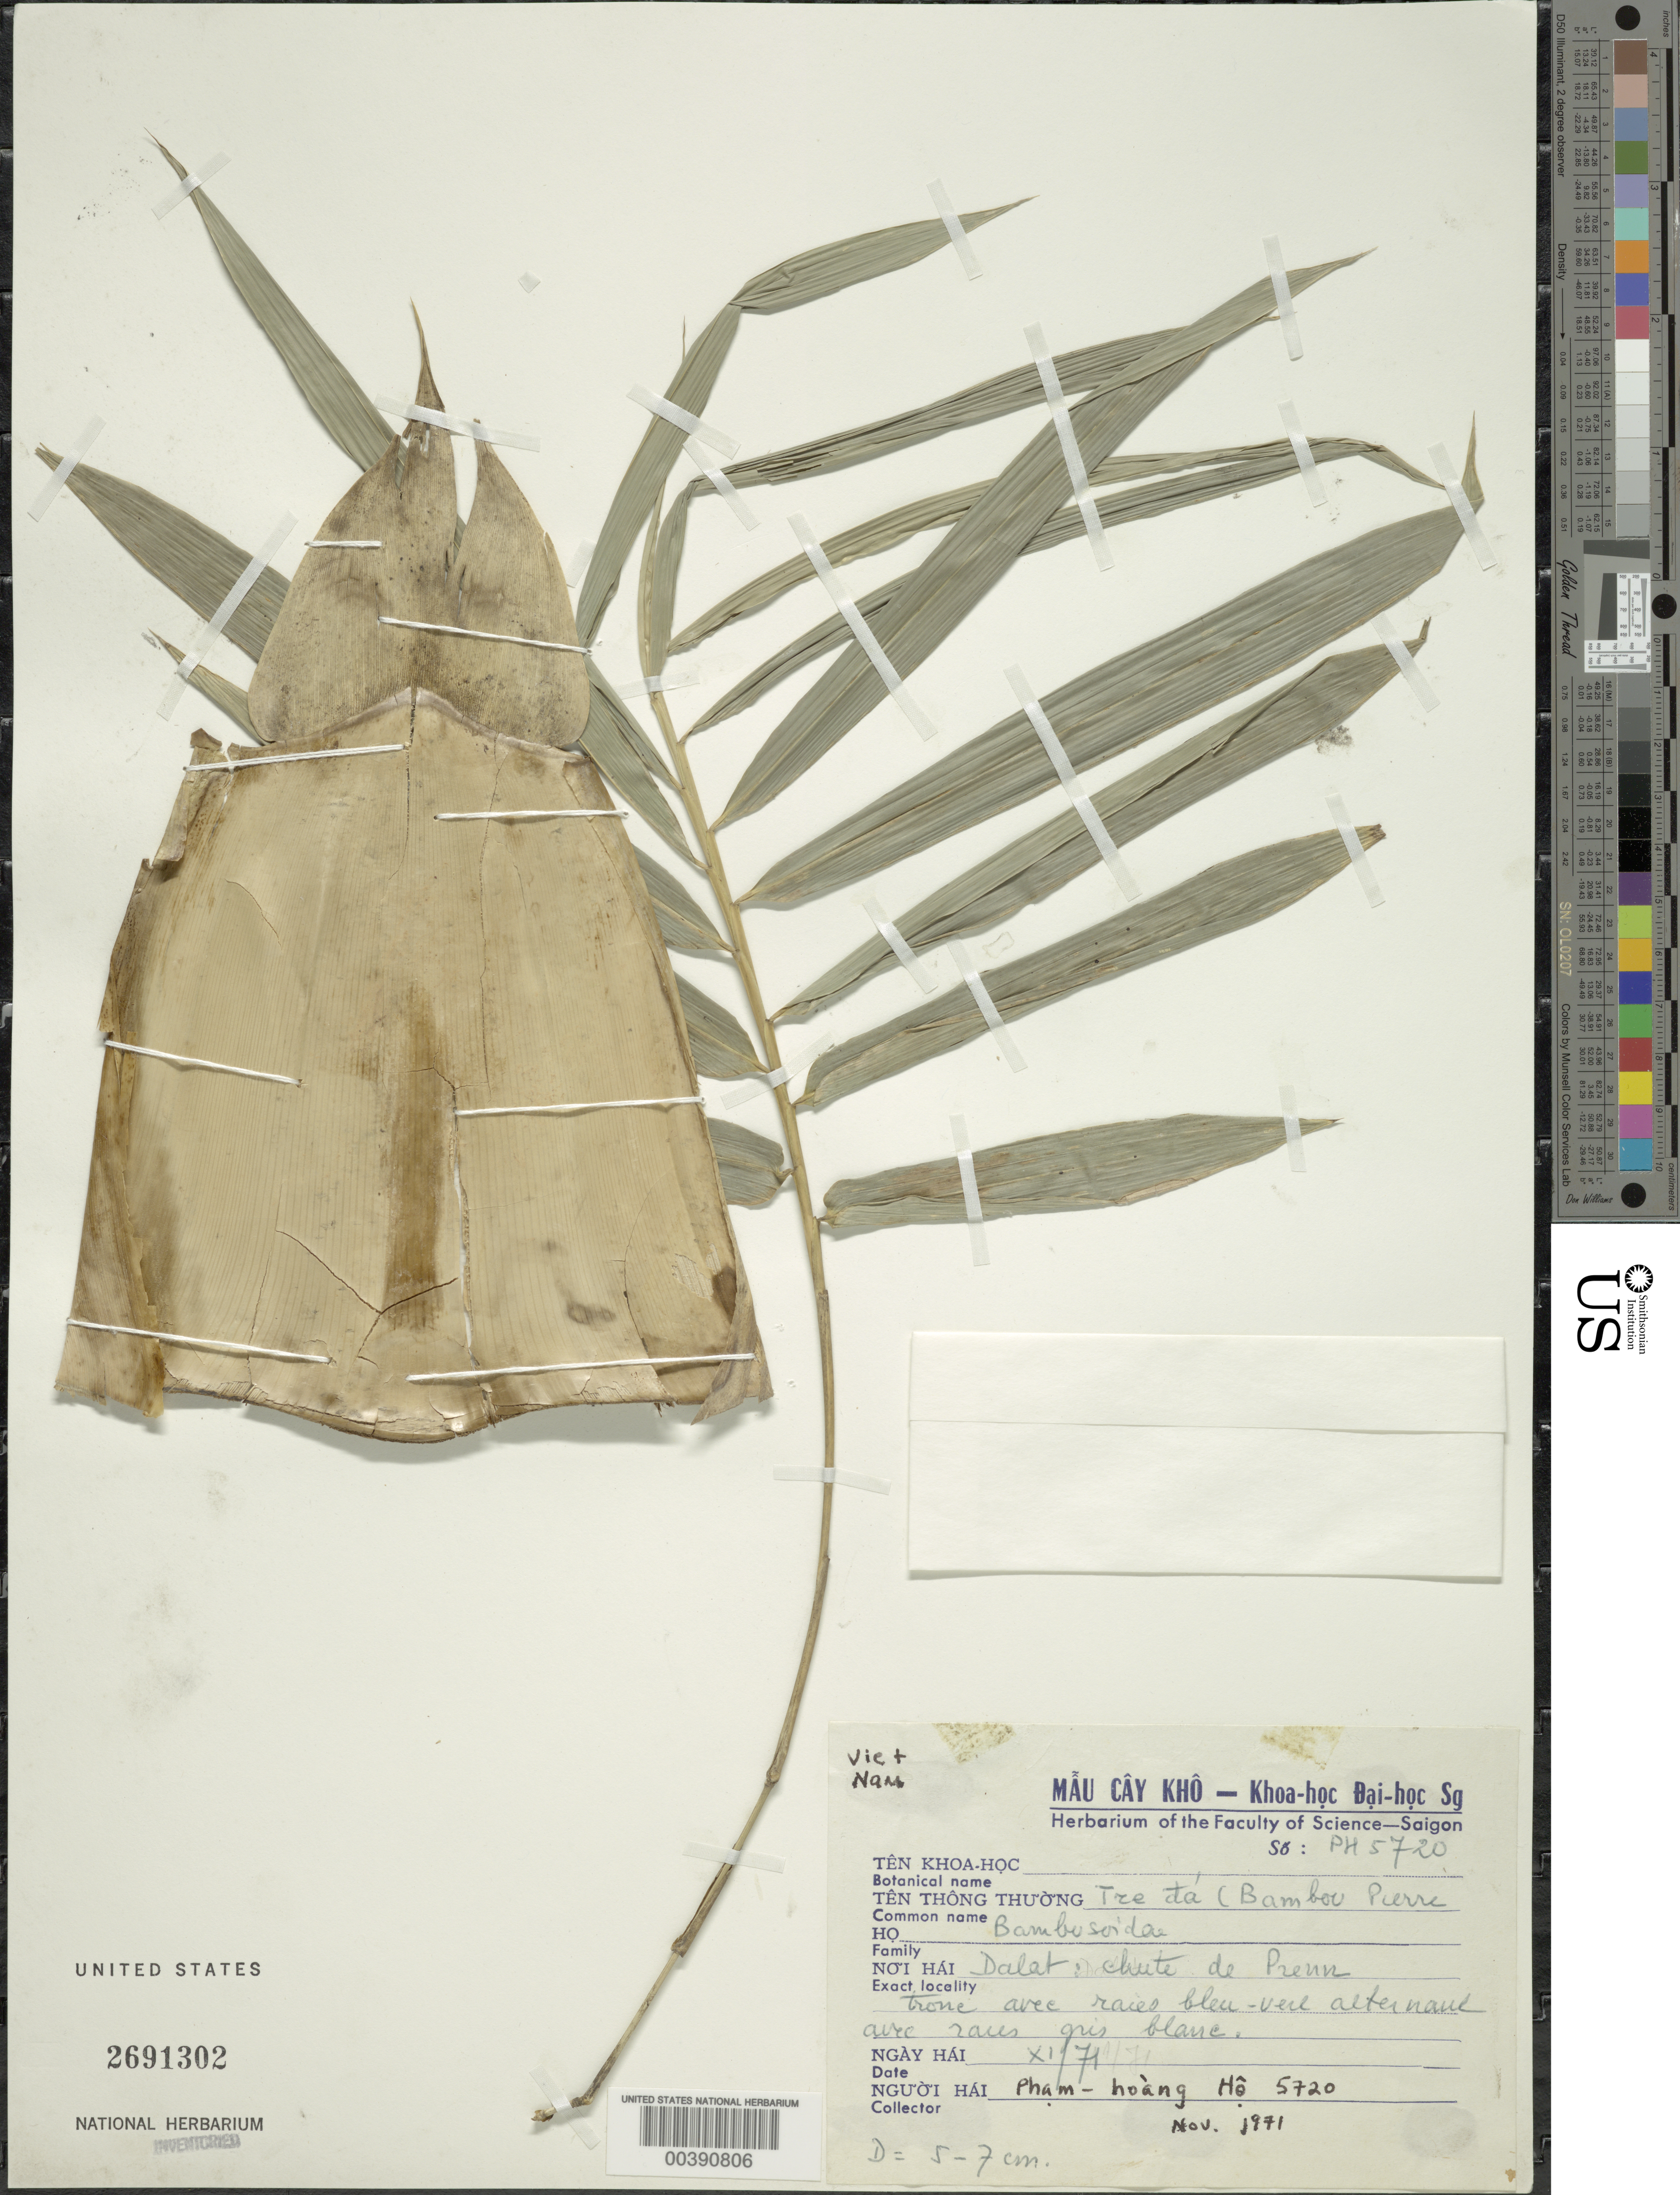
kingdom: Plantae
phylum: Tracheophyta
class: Liliopsida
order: Poales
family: Poaceae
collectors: P. H. Hoang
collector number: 5720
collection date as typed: Nov 1971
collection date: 1971-11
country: Vietnam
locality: Dalat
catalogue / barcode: US 2691302